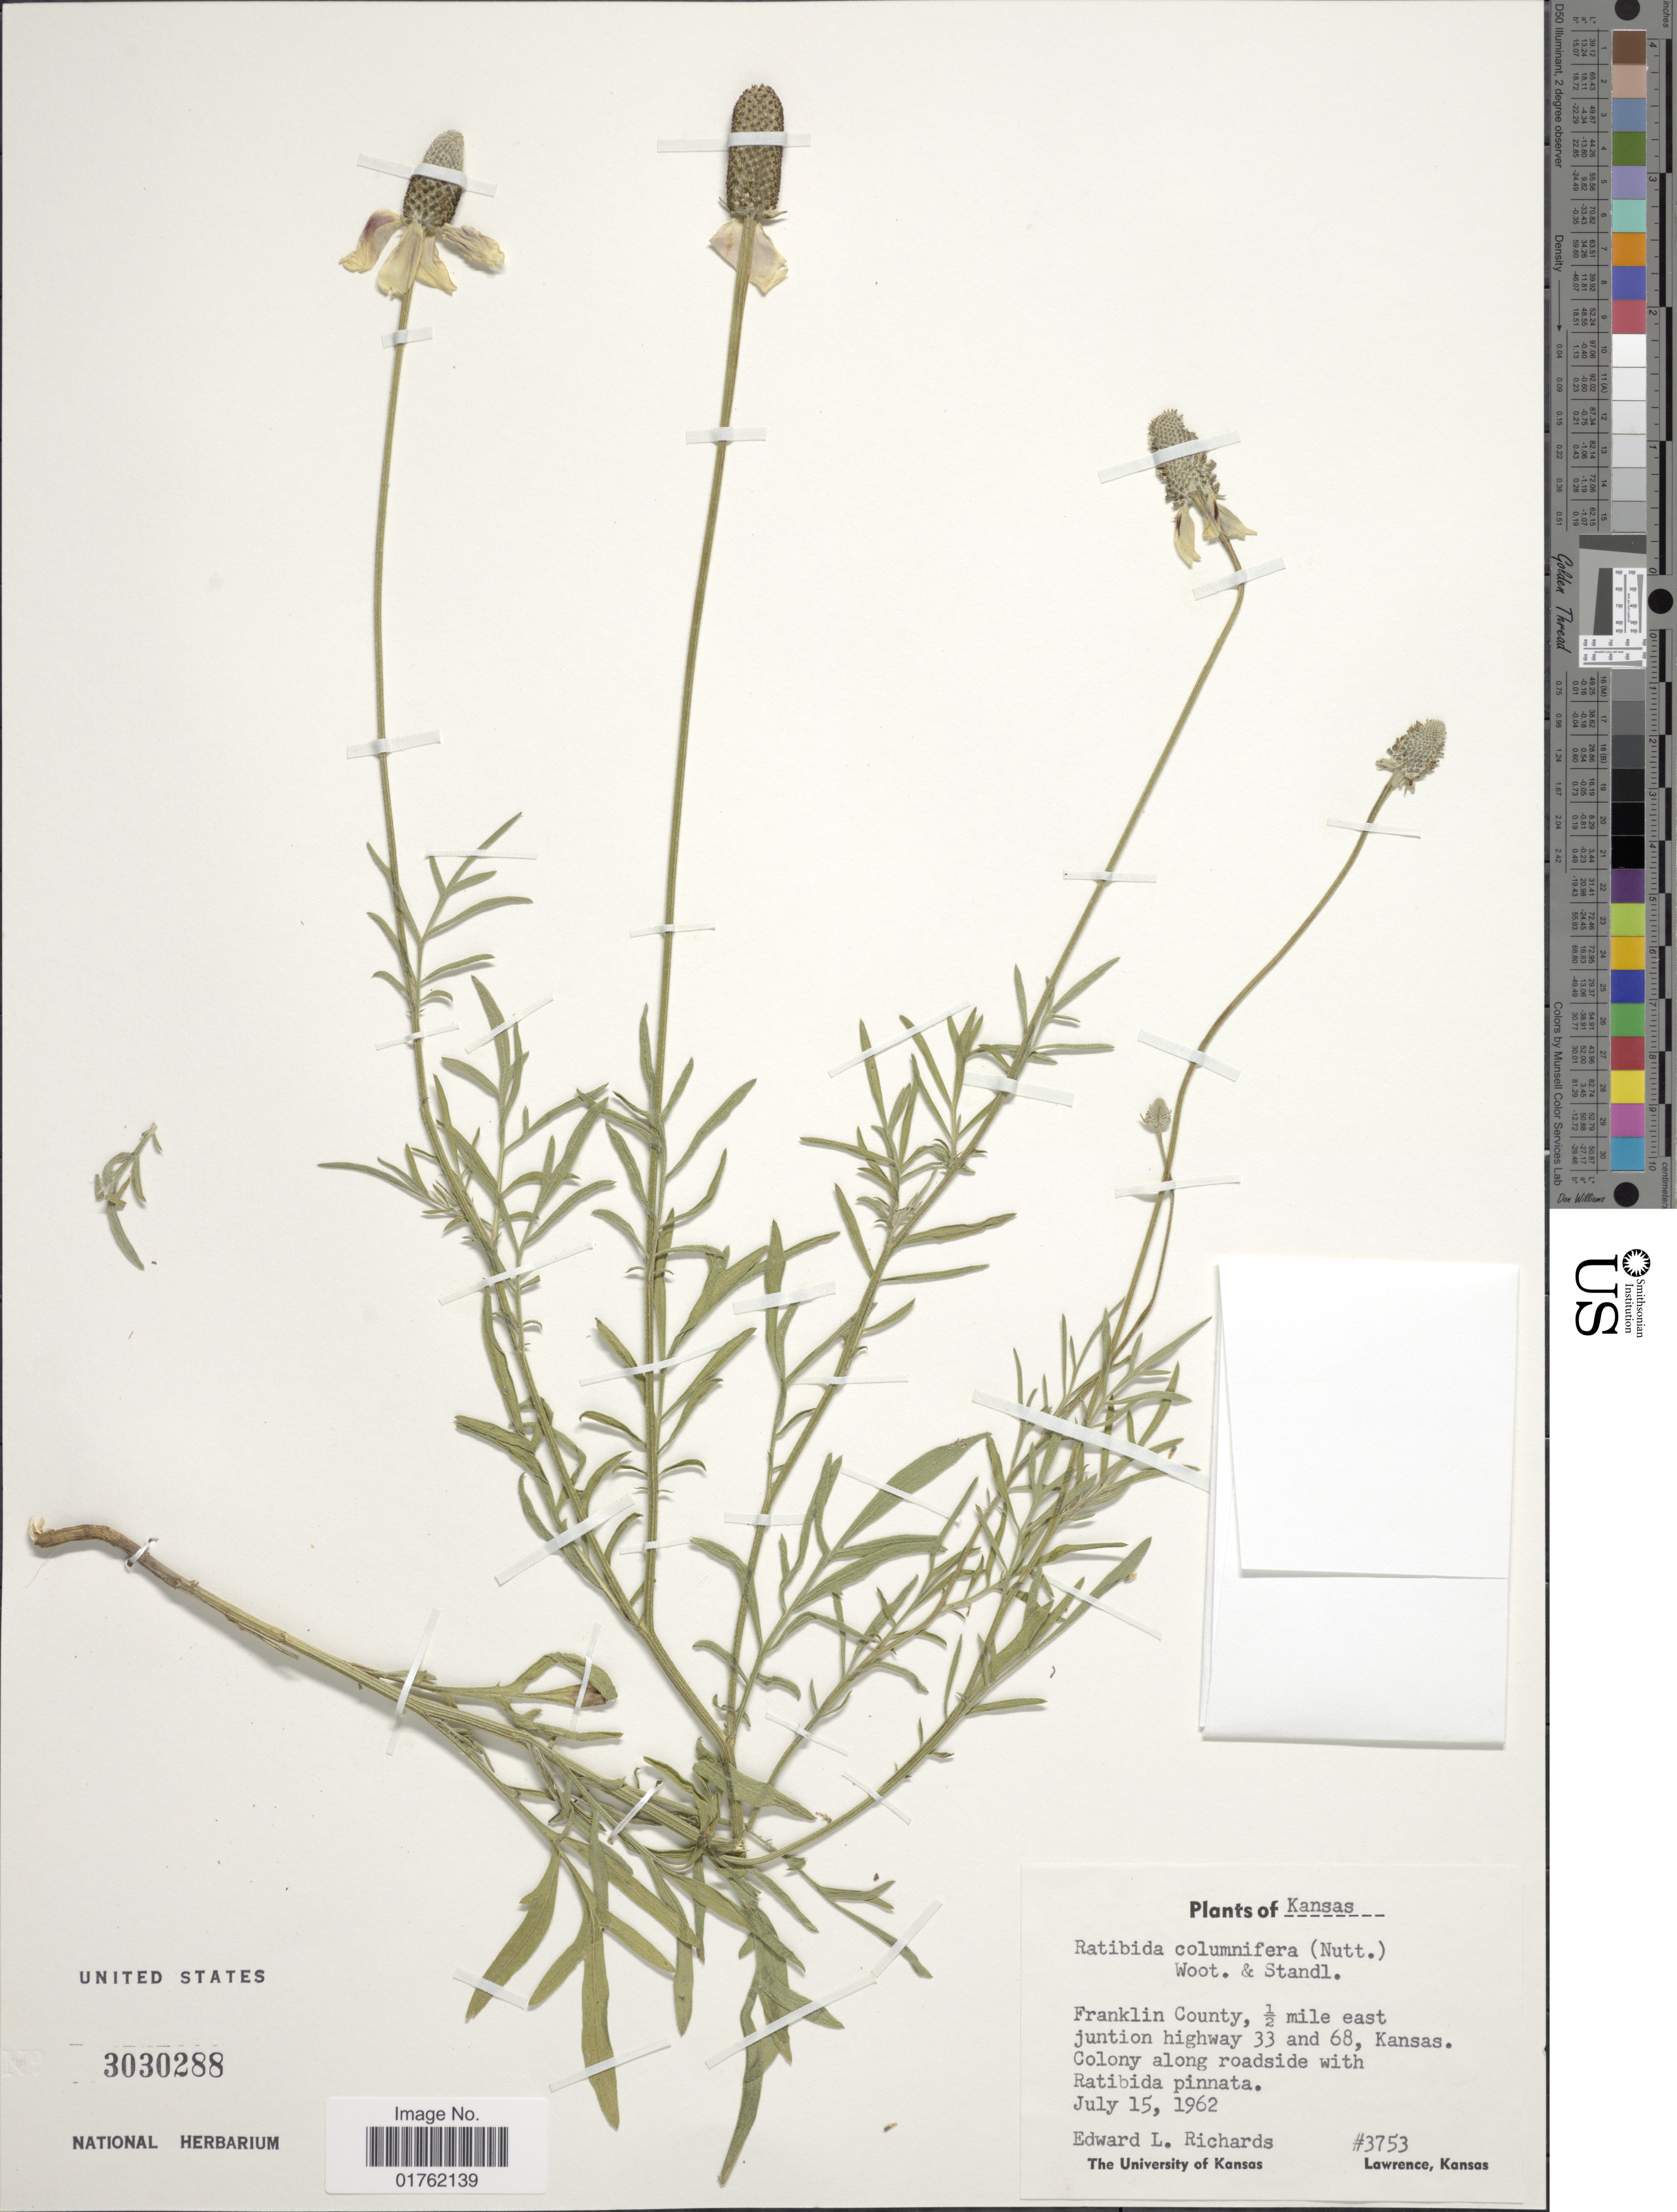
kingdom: Plantae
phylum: Tracheophyta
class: Magnoliopsida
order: Asterales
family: Asteraceae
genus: Ratibida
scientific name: Ratibida columnaris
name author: (Pursh) D. Don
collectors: E. Richards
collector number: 3753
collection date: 1962-07-15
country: United States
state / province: Kansas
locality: Franklin County, ½ mile east junction highway 33 and 68, Kansas. Colony along roadside with Ratibida pinnata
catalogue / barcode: US 3030288